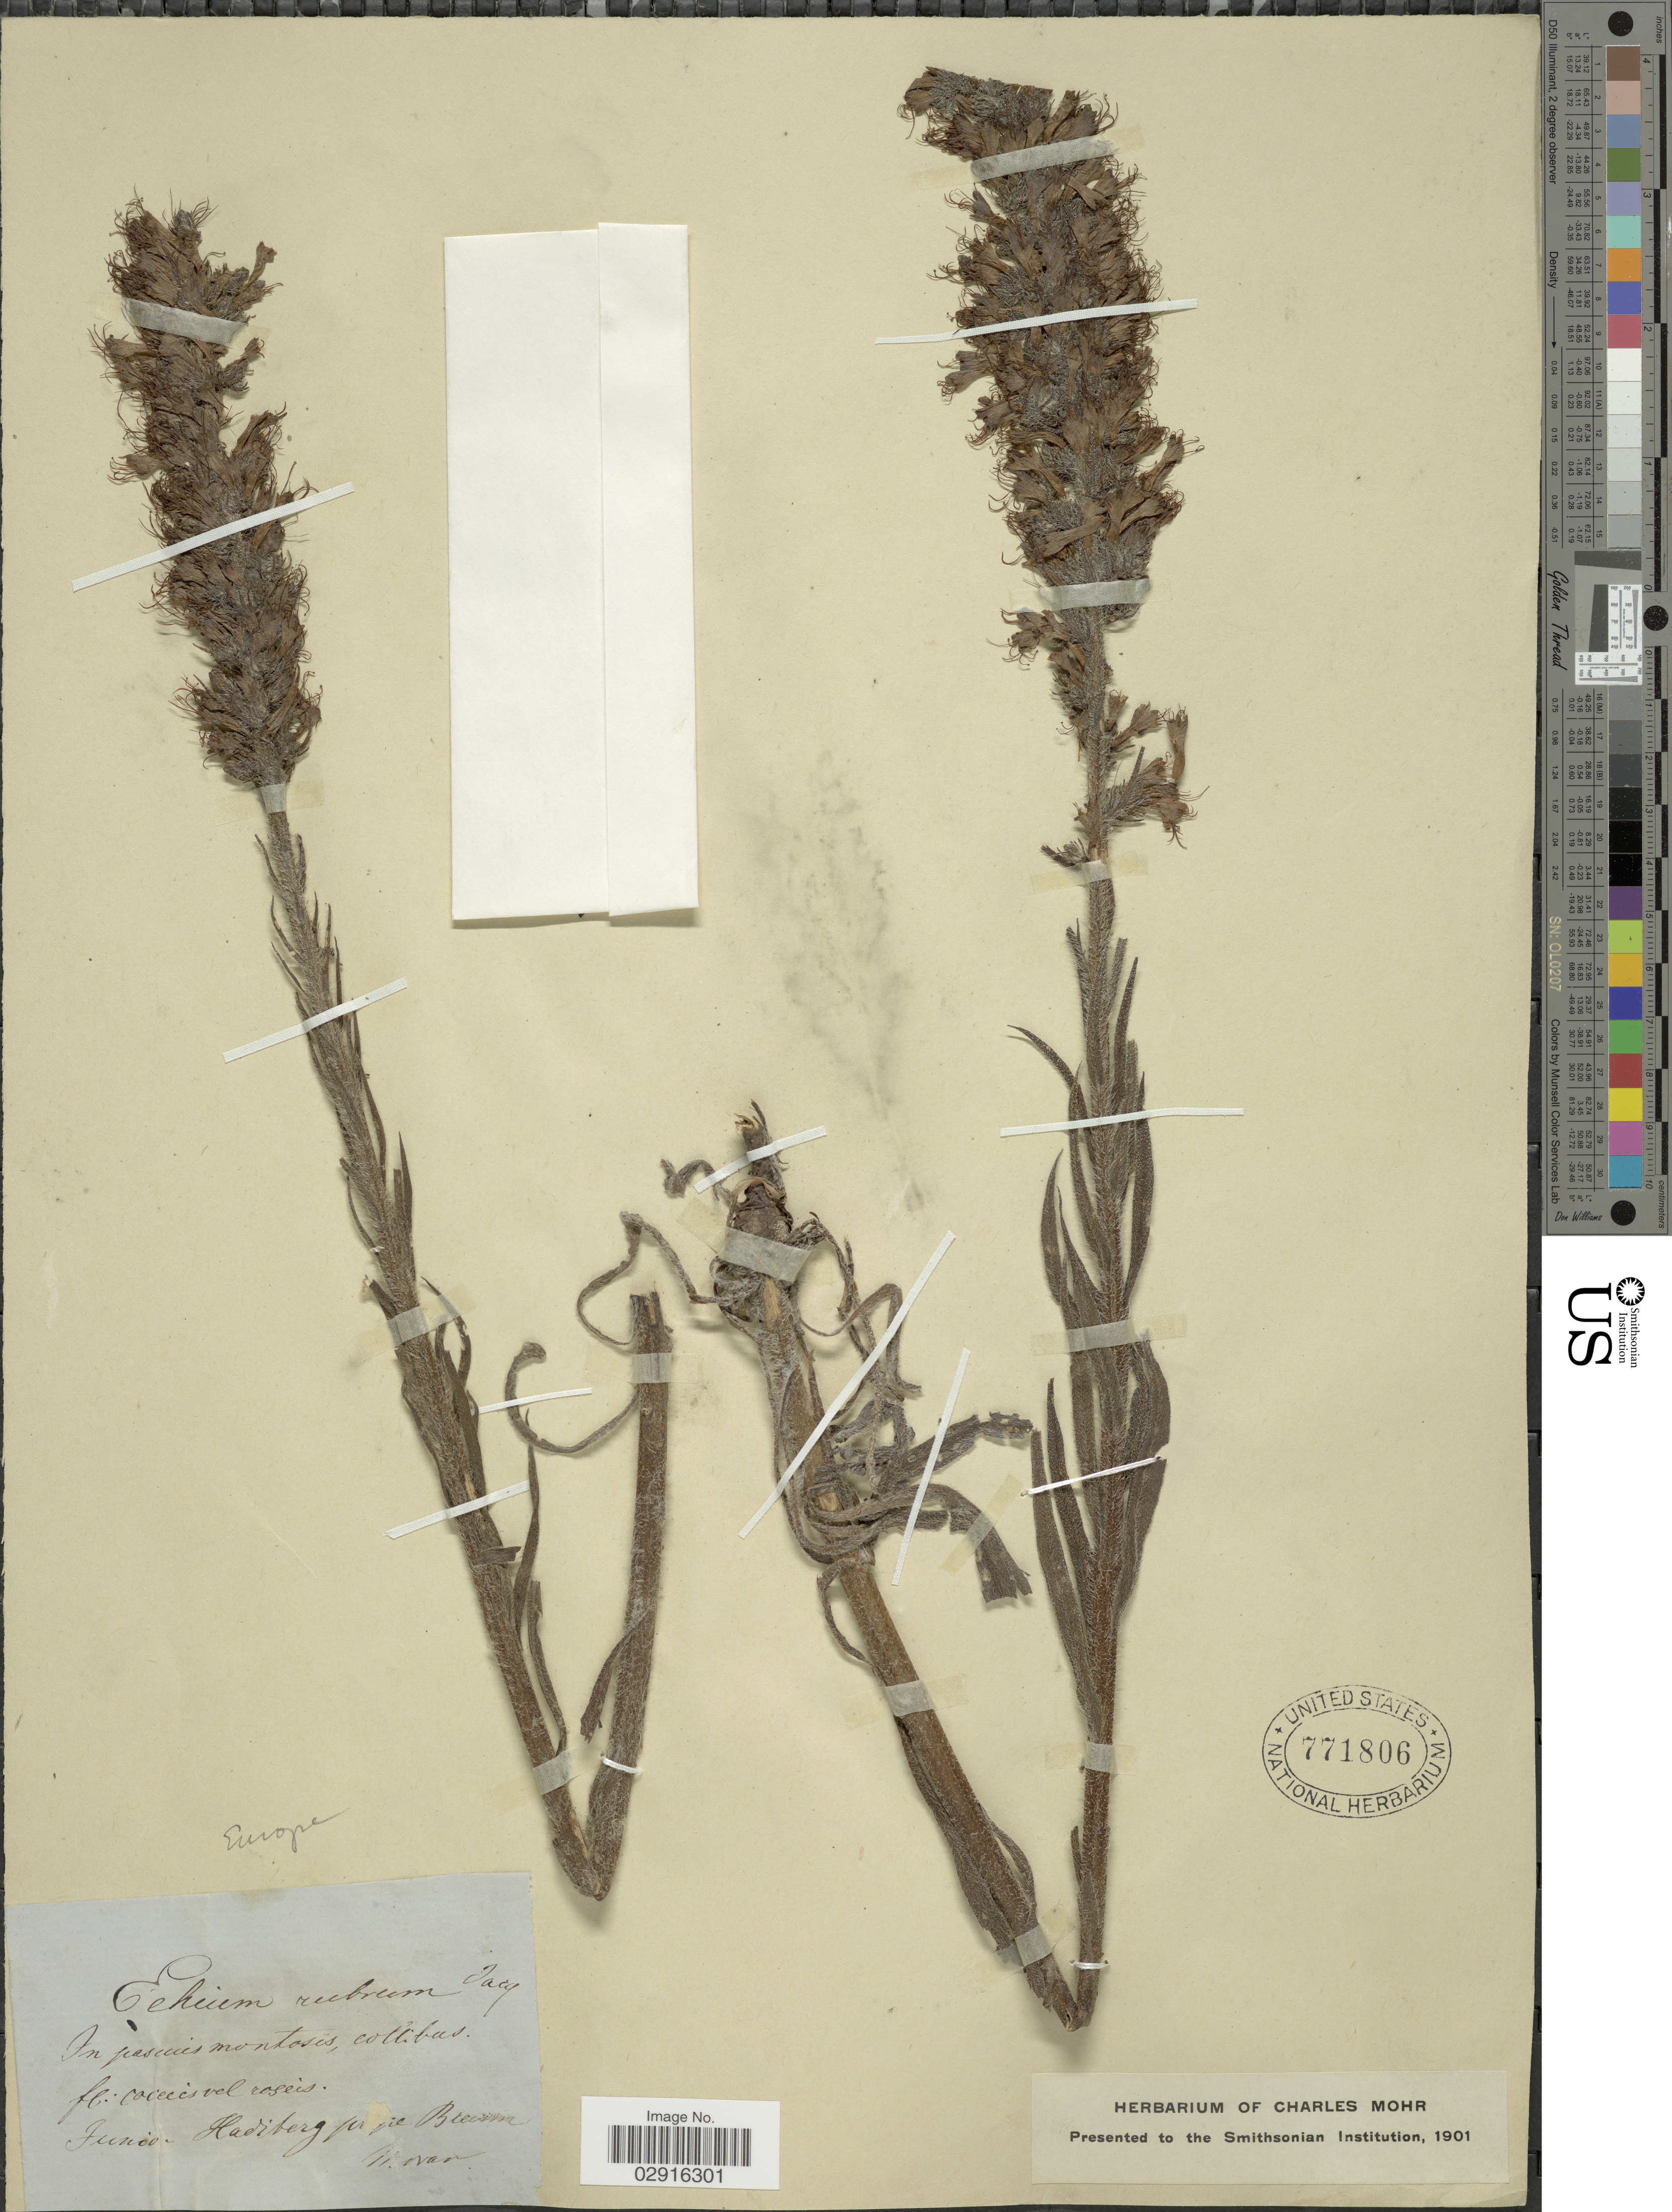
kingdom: Plantae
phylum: Tracheophyta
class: Magnoliopsida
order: Boraginales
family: Boraginaceae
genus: Echium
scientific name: Echium rubrum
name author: Forssk.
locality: Hadiberg prope Bresma. [interpreted]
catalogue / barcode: US 771806